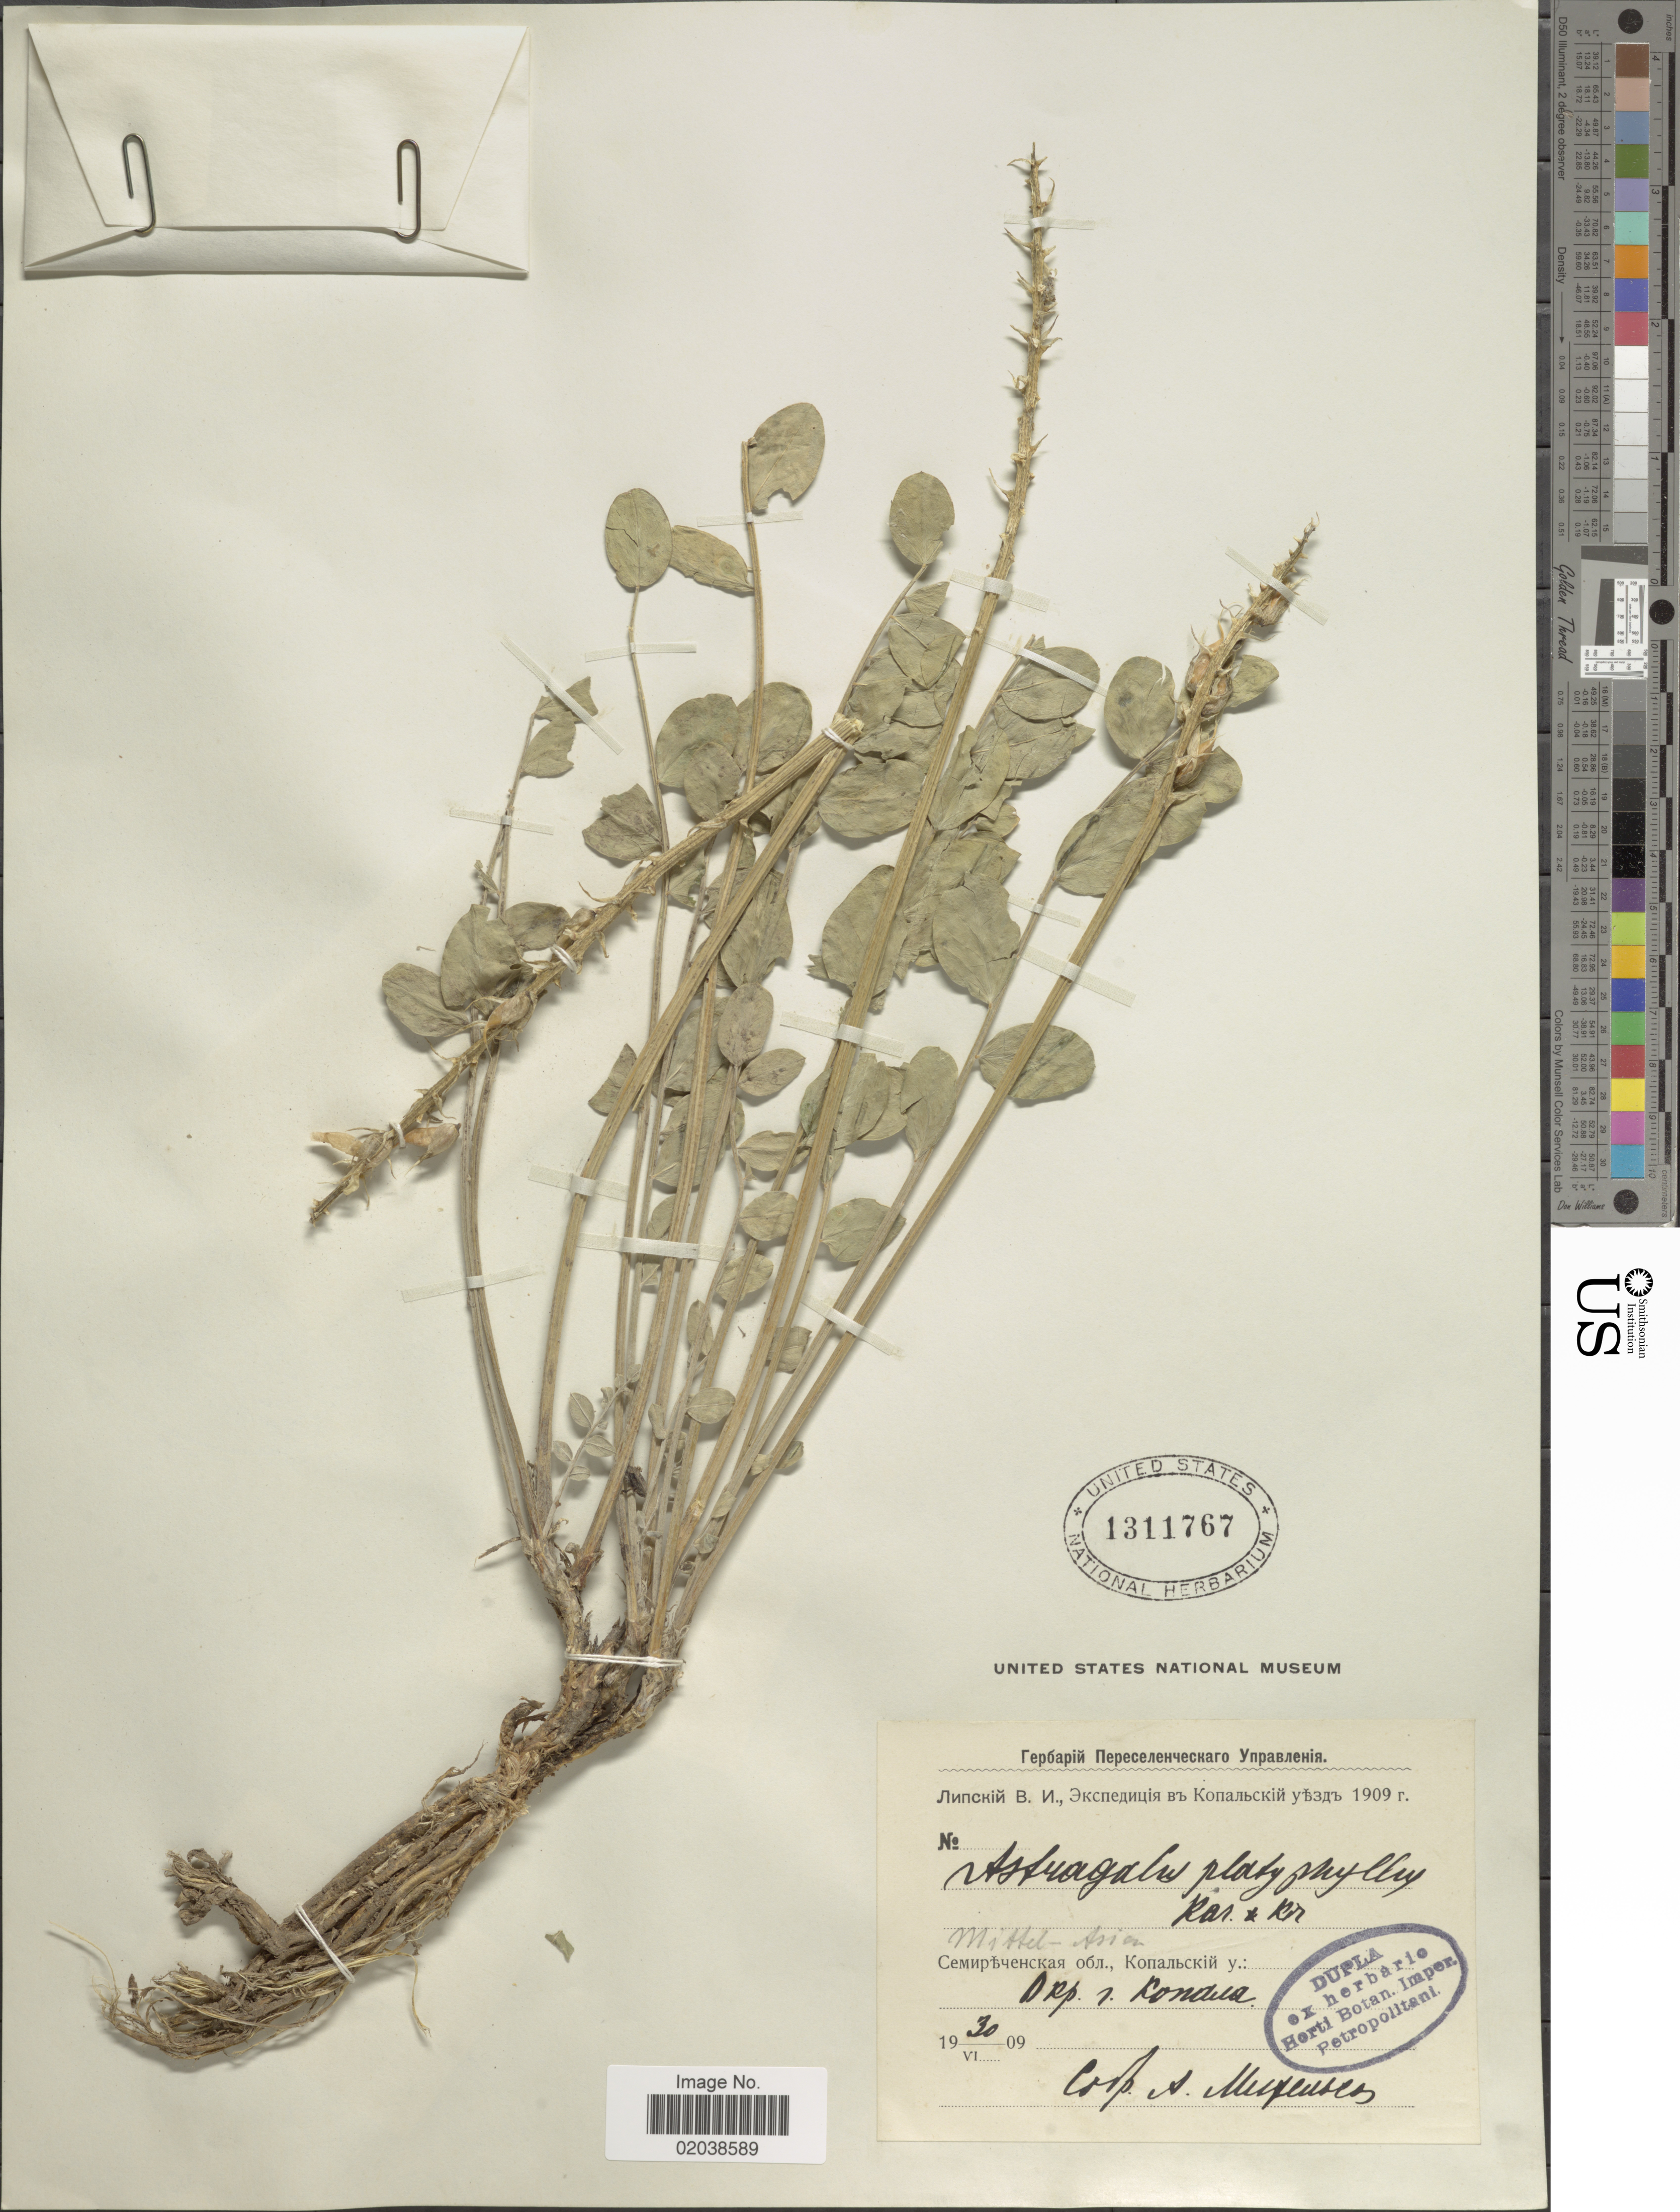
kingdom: Plantae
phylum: Tracheophyta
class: Magnoliopsida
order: Fabales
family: Fabaceae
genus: Astragalus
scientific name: Astragalus platyphyllus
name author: Karelin & Kirilov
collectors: A. Mikhelson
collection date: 1909-06-30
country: Kazakhstan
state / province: Almaty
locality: Vicinity of Kopal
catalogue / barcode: US 1311767